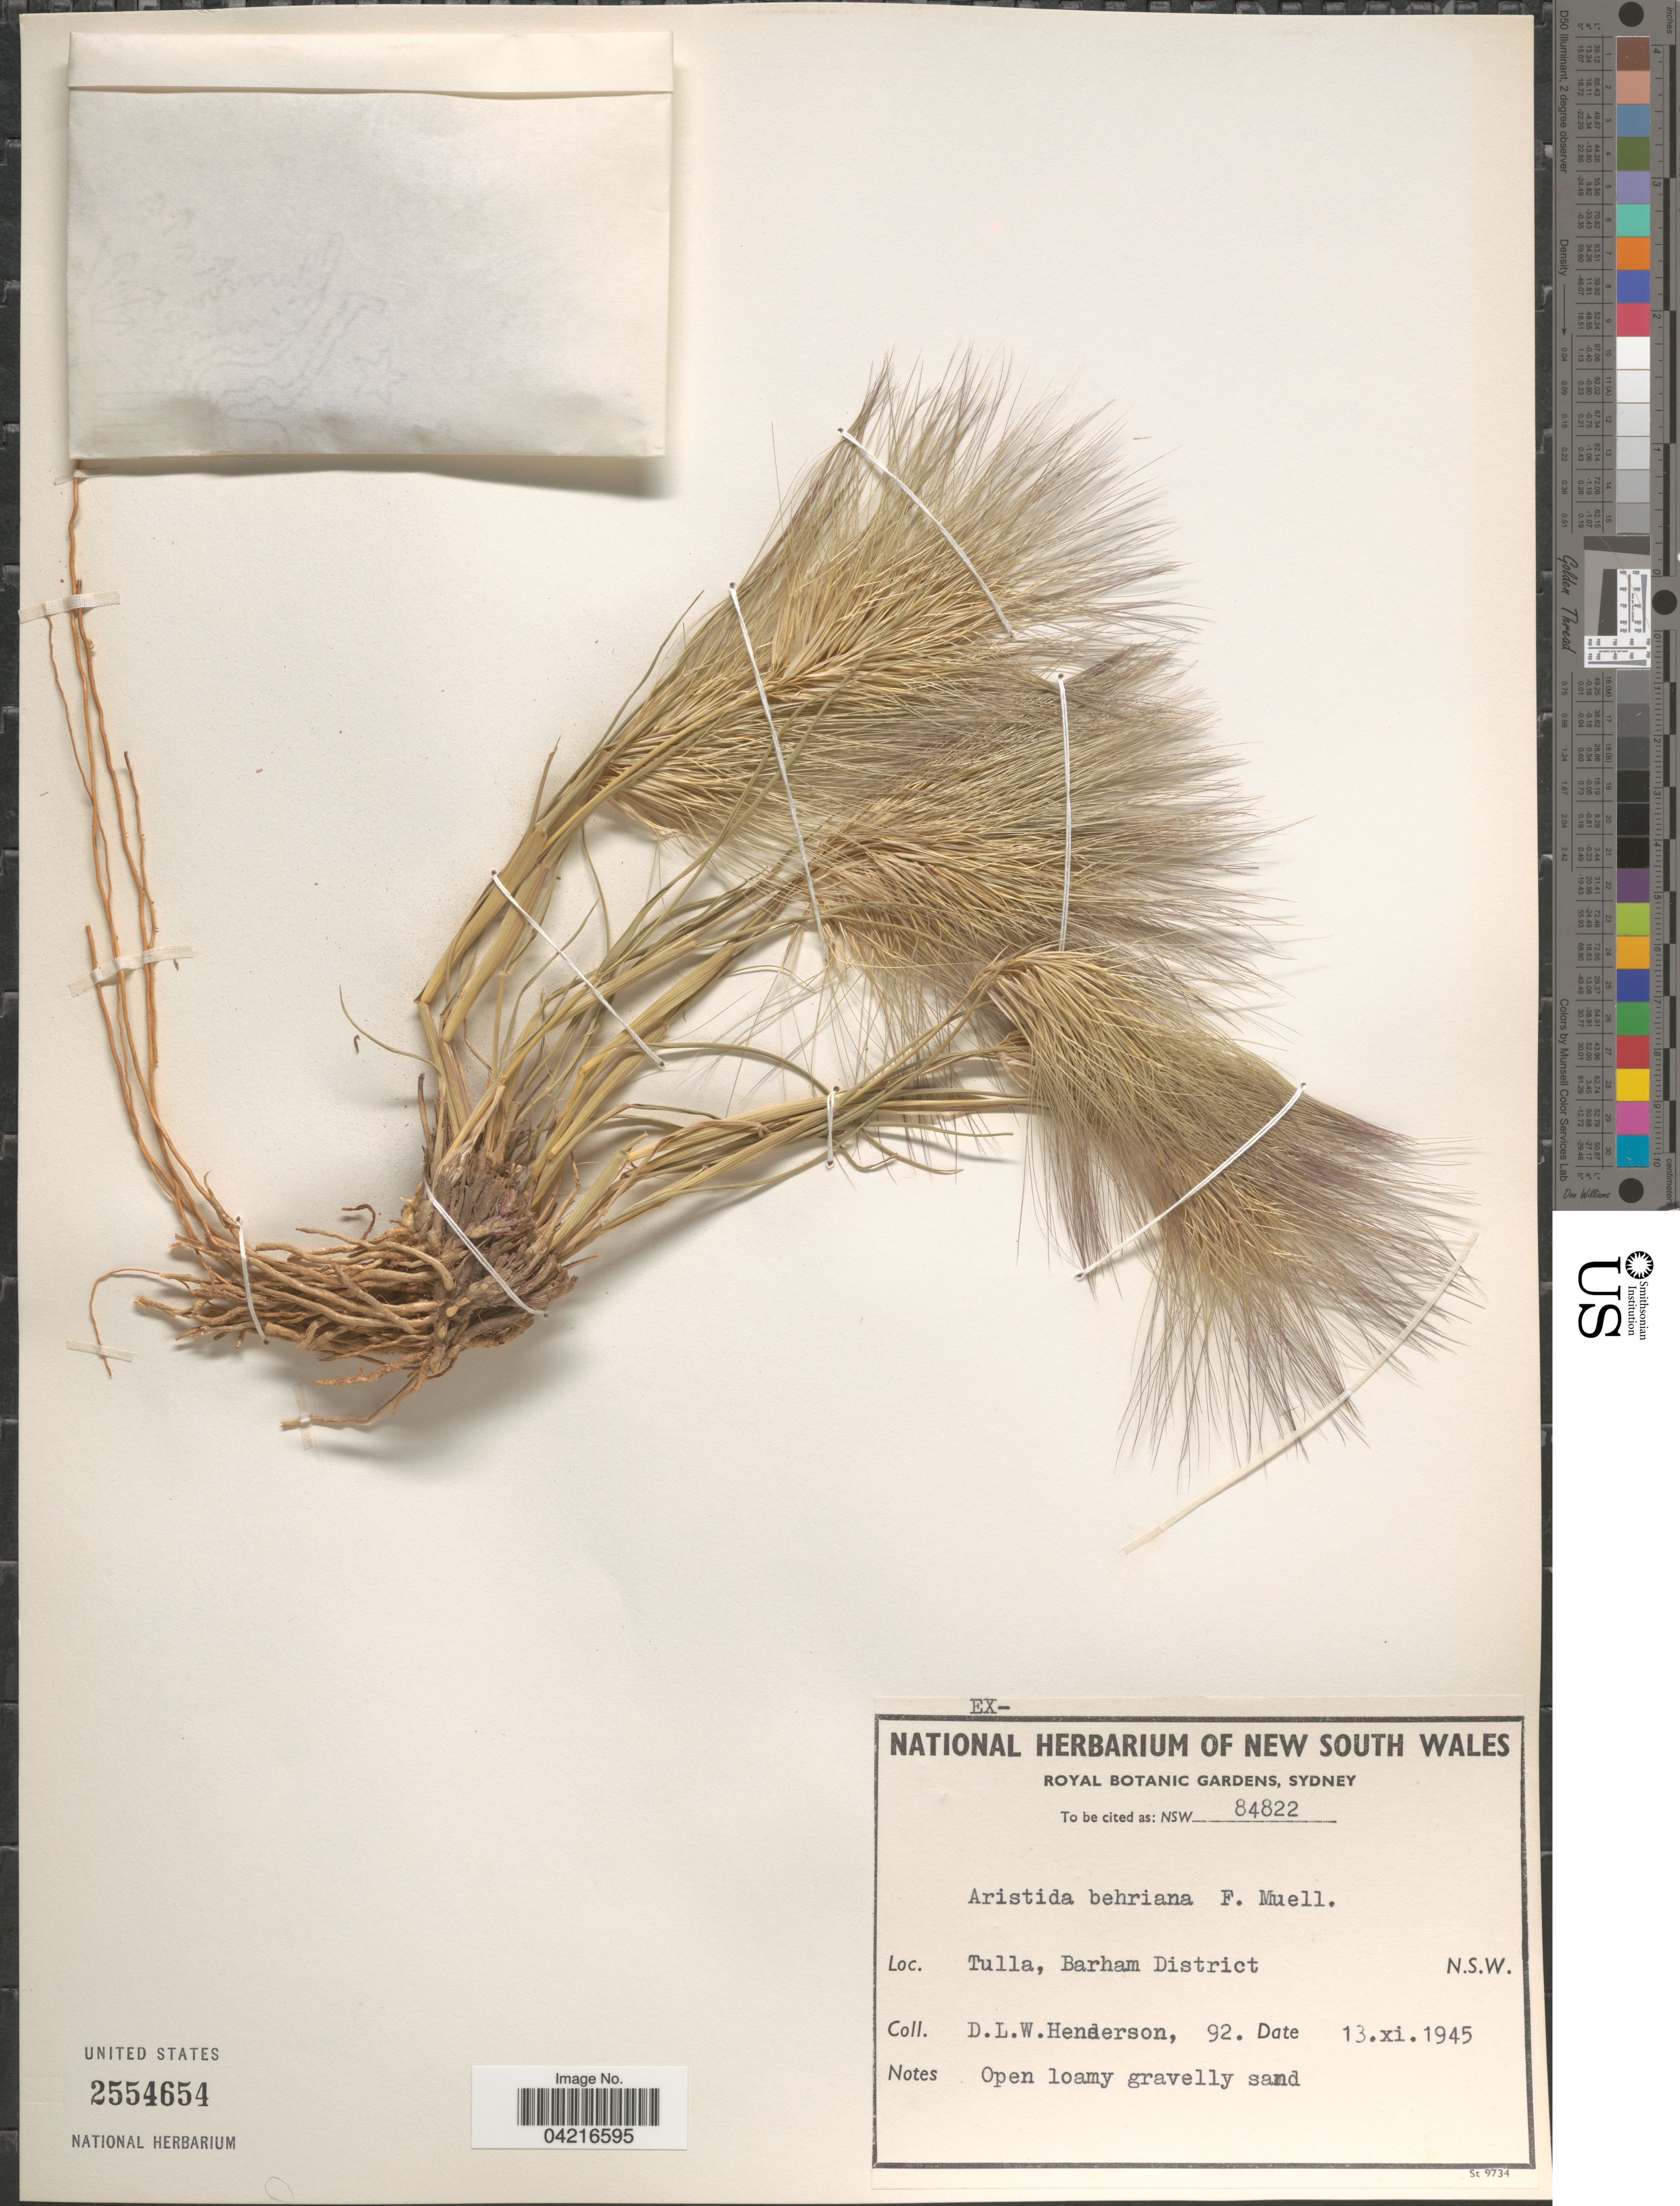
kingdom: Plantae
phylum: Tracheophyta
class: Liliopsida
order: Poales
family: Poaceae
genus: Aristida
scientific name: Aristida behriana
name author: F. Muell.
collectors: D. Henderson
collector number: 92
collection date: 1945-11-13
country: Australia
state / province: New South Wales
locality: Tulla. Barham District.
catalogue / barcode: US 2554654